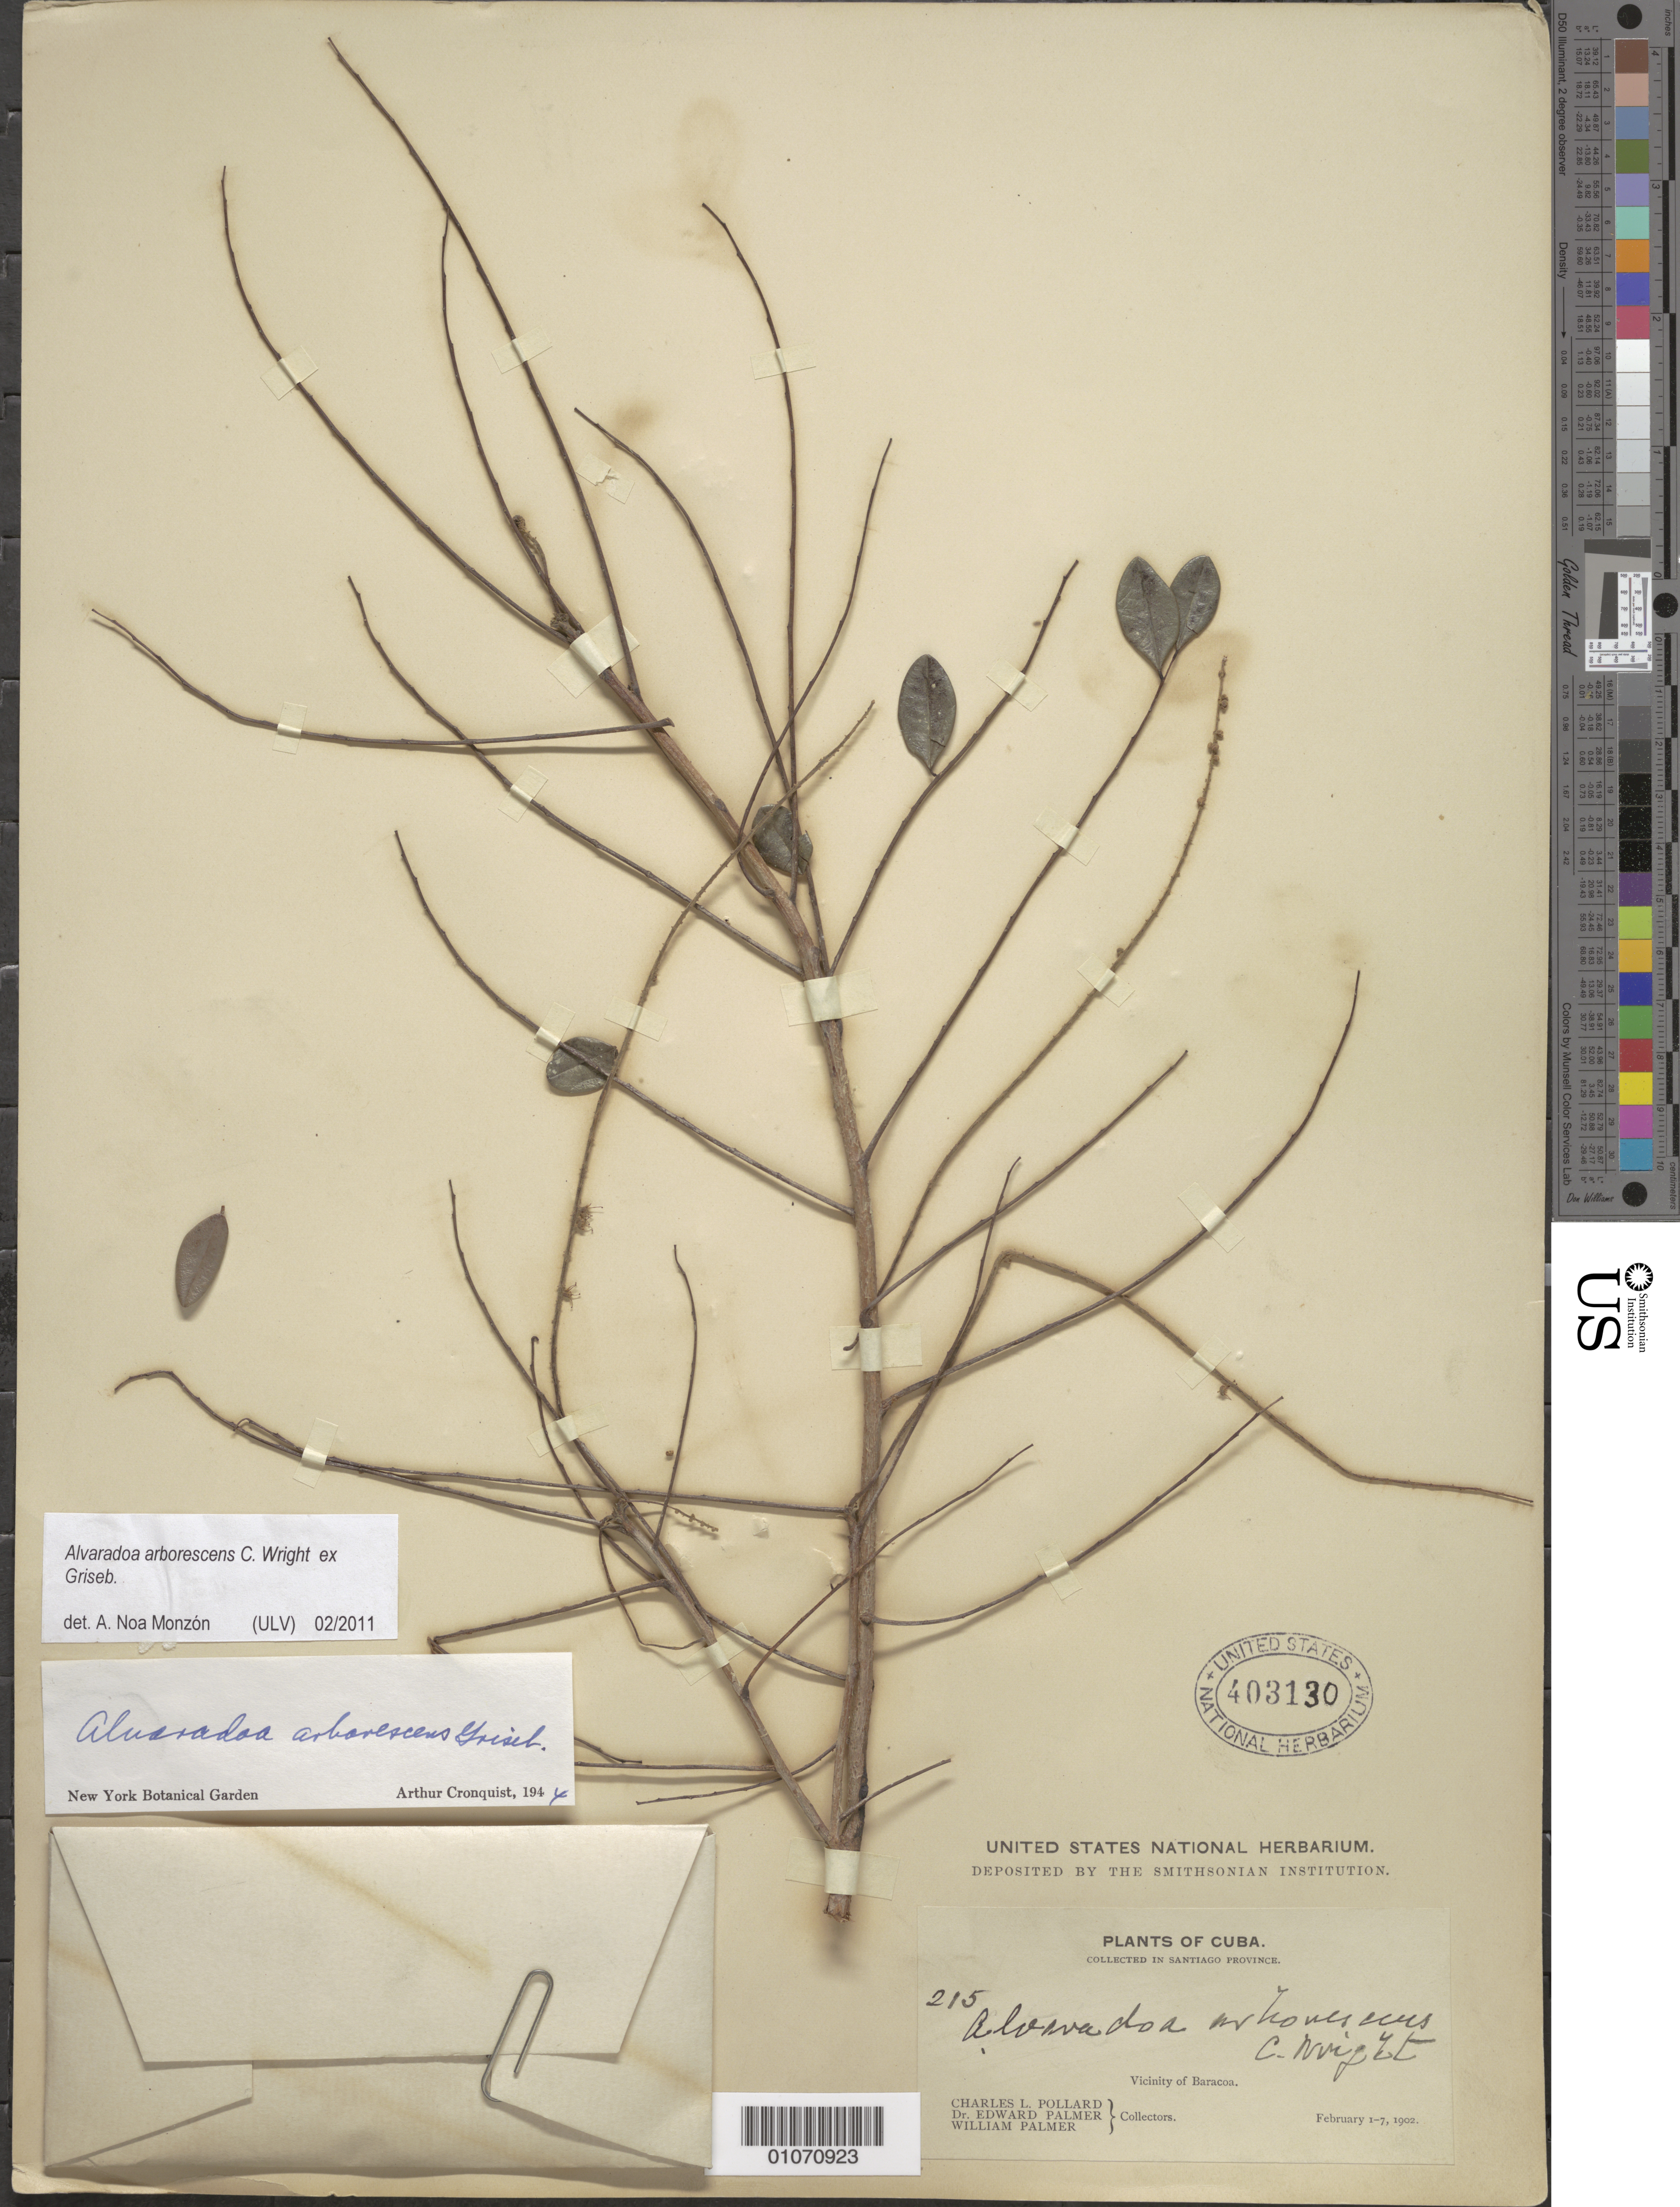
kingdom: Plantae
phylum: Tracheophyta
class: Magnoliopsida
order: Picramniales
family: Picramniaceae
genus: Alvaradoa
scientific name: Alvaradoa arborescens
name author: C. Wright in Griseb.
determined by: Noa Monzón, A.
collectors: C. L. Pollard, E. Palmer & W. Palmer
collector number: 215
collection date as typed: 01 Feb 1902 to 07 Feb 1902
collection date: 1902-02-01/1902-02-07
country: Cuba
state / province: Santiago de Cuba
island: Cuba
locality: Baracoa vicinity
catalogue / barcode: US 403130